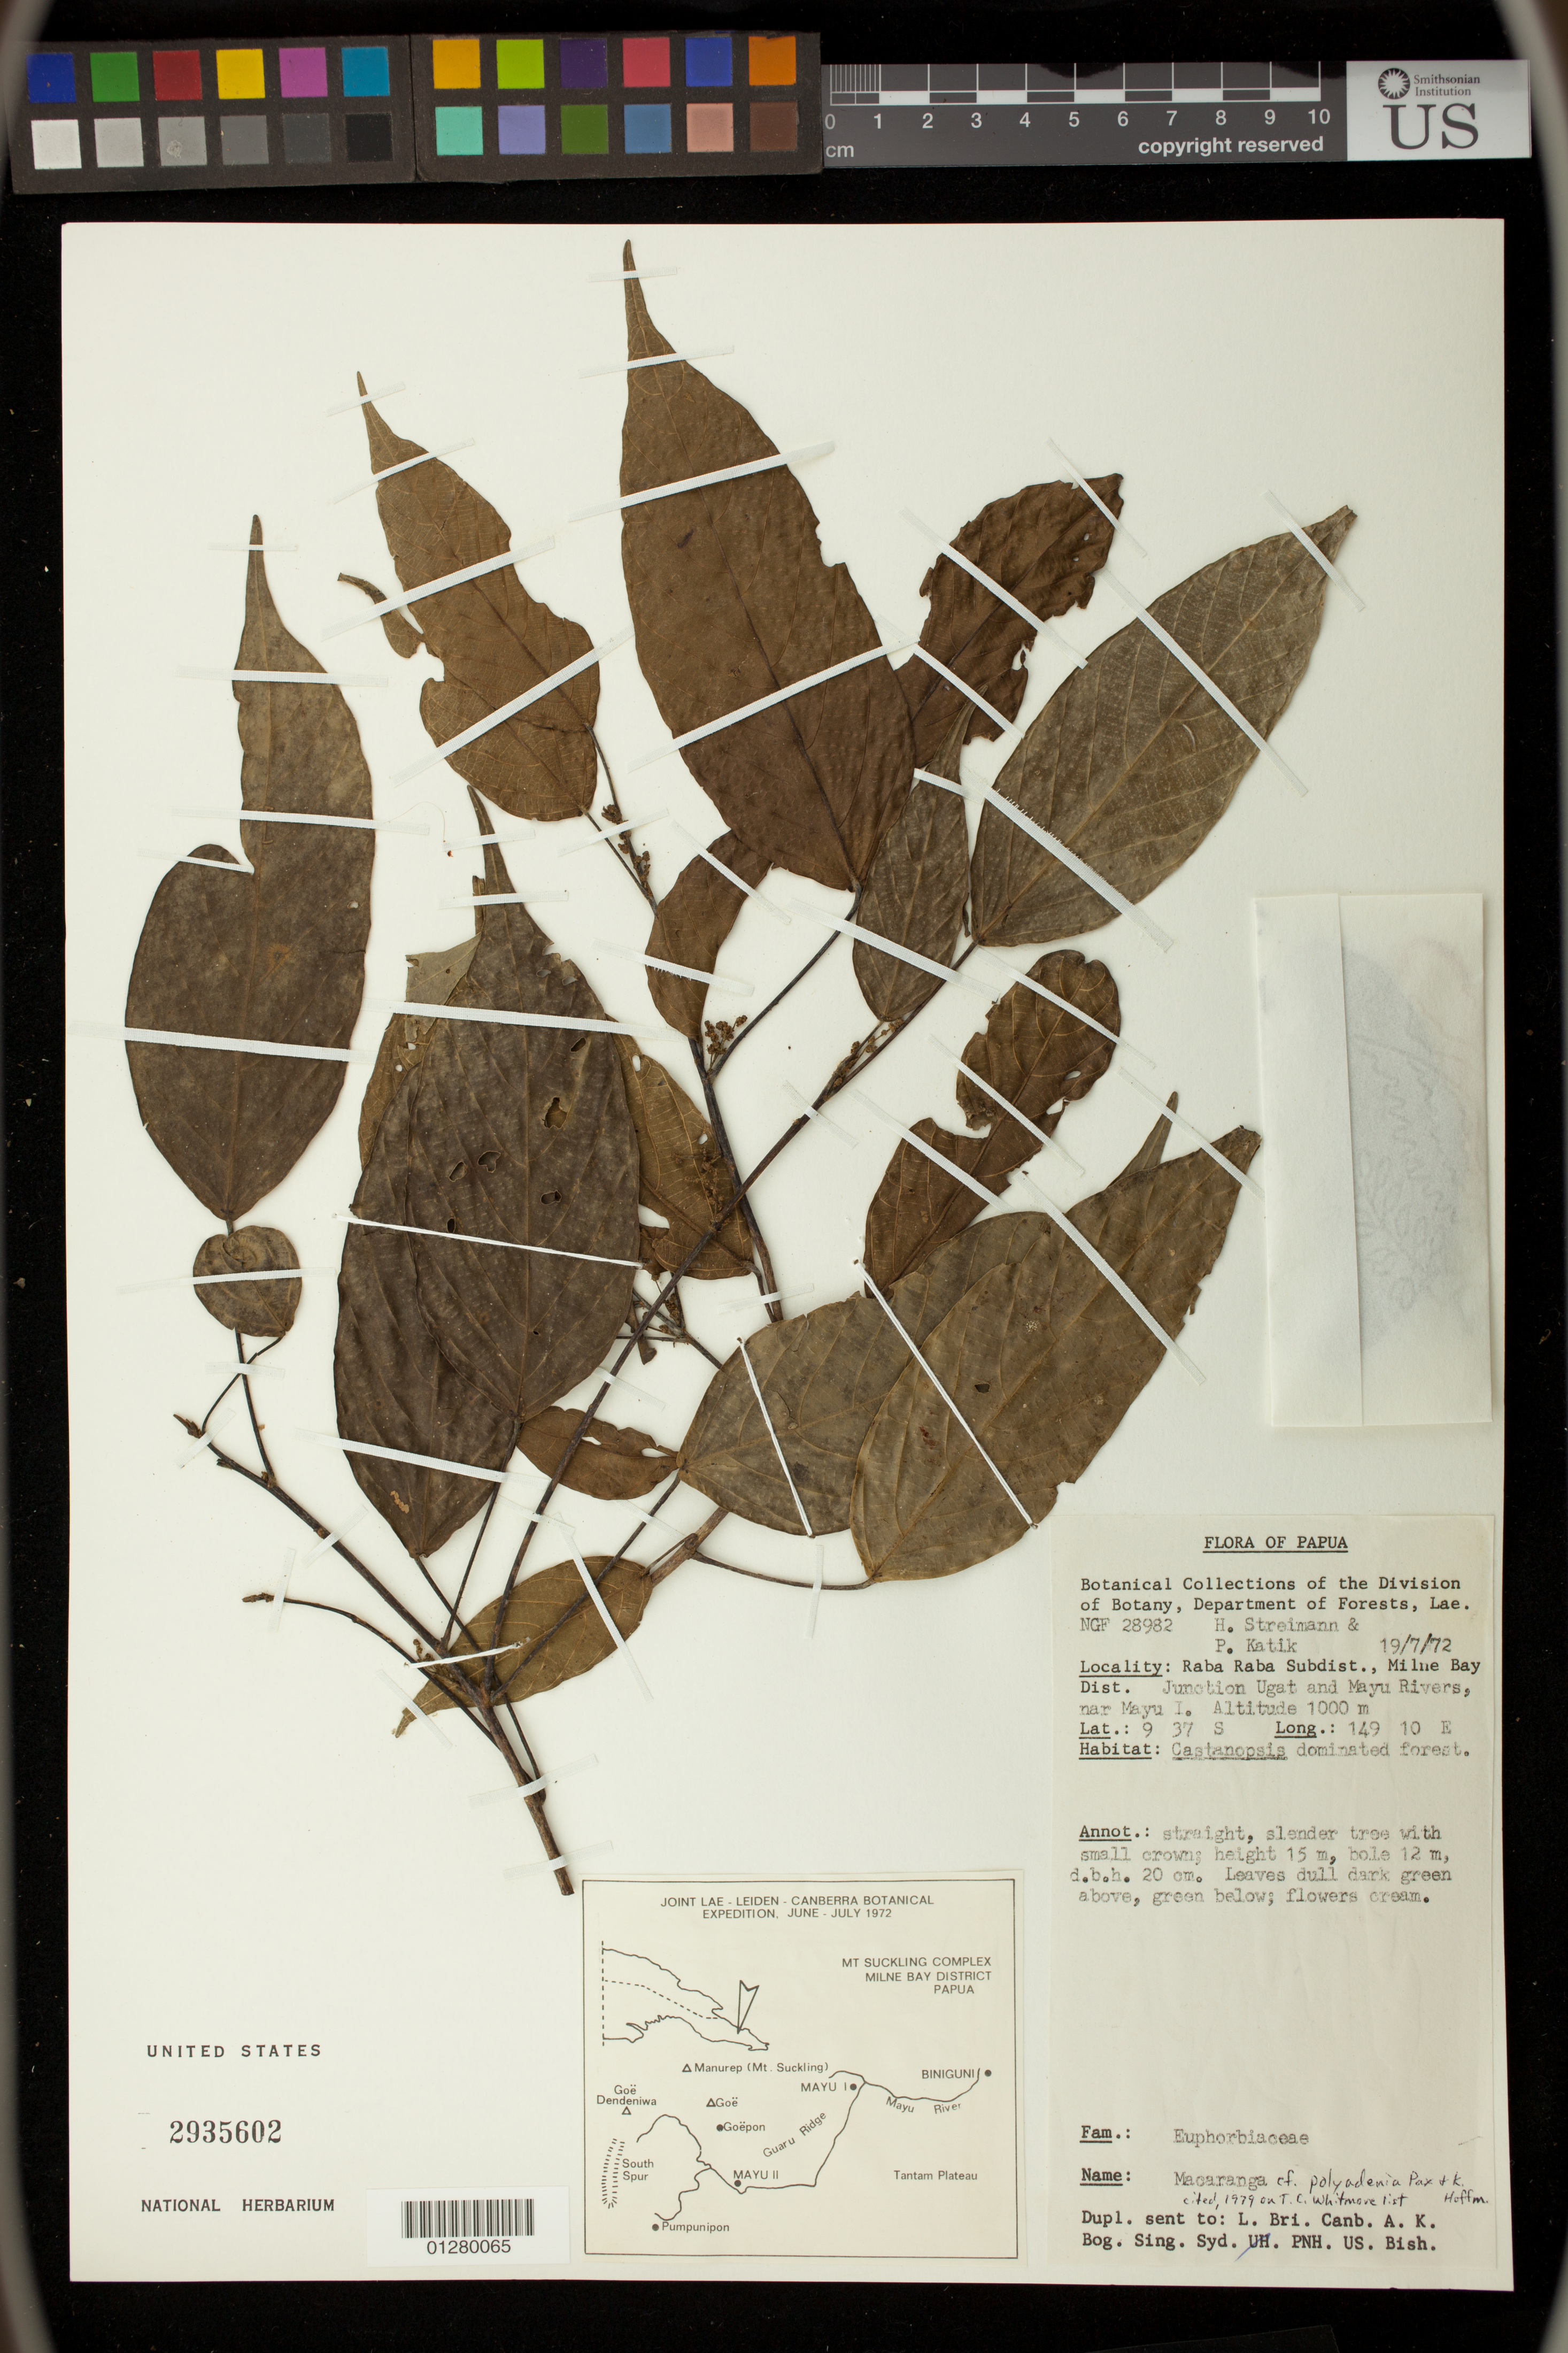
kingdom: Plantae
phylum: Tracheophyta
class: Magnoliopsida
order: Malpighiales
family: Euphorbiaceae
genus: Macaranga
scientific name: Macaranga polyadenia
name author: Pax & K. Hoffm.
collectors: H. Streimann & P. Katik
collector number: NGF 28982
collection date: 1972-07-19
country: Papua New Guinea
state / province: Milne Bay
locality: Raba Raba Subdist.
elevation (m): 1000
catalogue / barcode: US 2935602